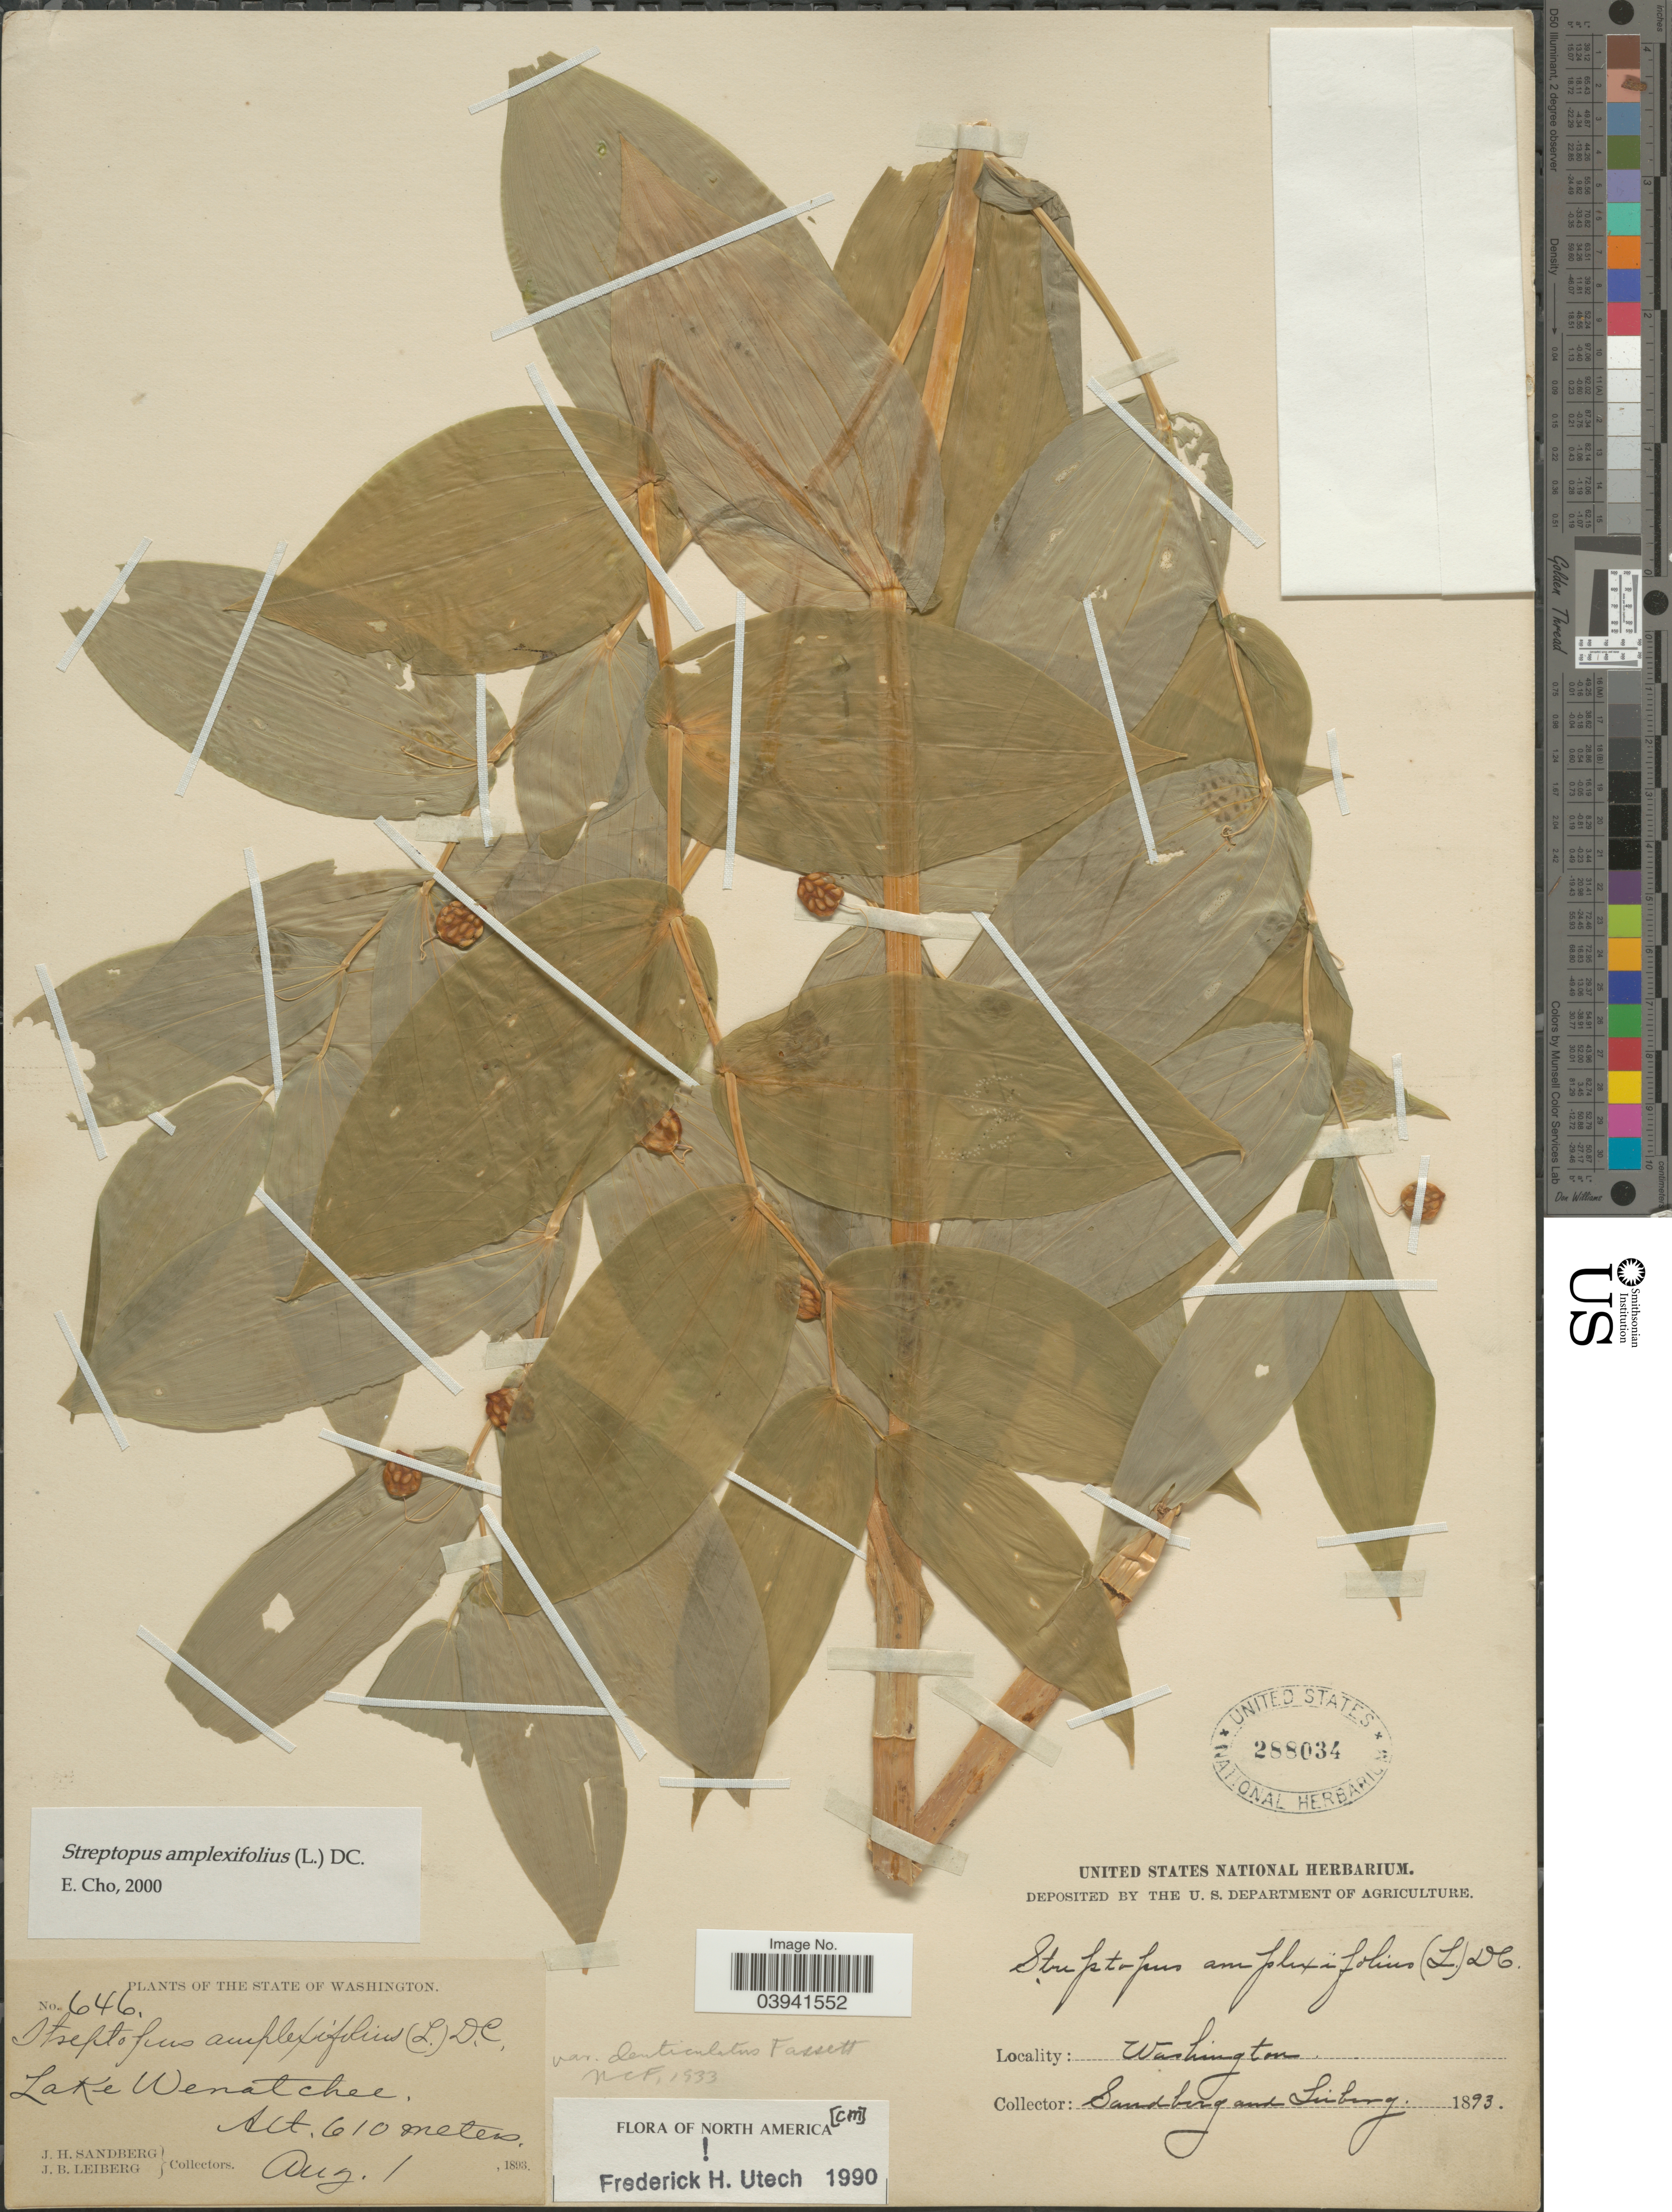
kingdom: Plantae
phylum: Tracheophyta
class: Liliopsida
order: Liliales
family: Liliaceae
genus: Streptopus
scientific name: Streptopus amplexifolius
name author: (L.) DC.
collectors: J. H. Sandberg & J. B. Leiberg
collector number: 646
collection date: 1893-08-01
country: United States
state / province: Washington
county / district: Chelan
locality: Lake Wenatchee.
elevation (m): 610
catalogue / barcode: US 288034